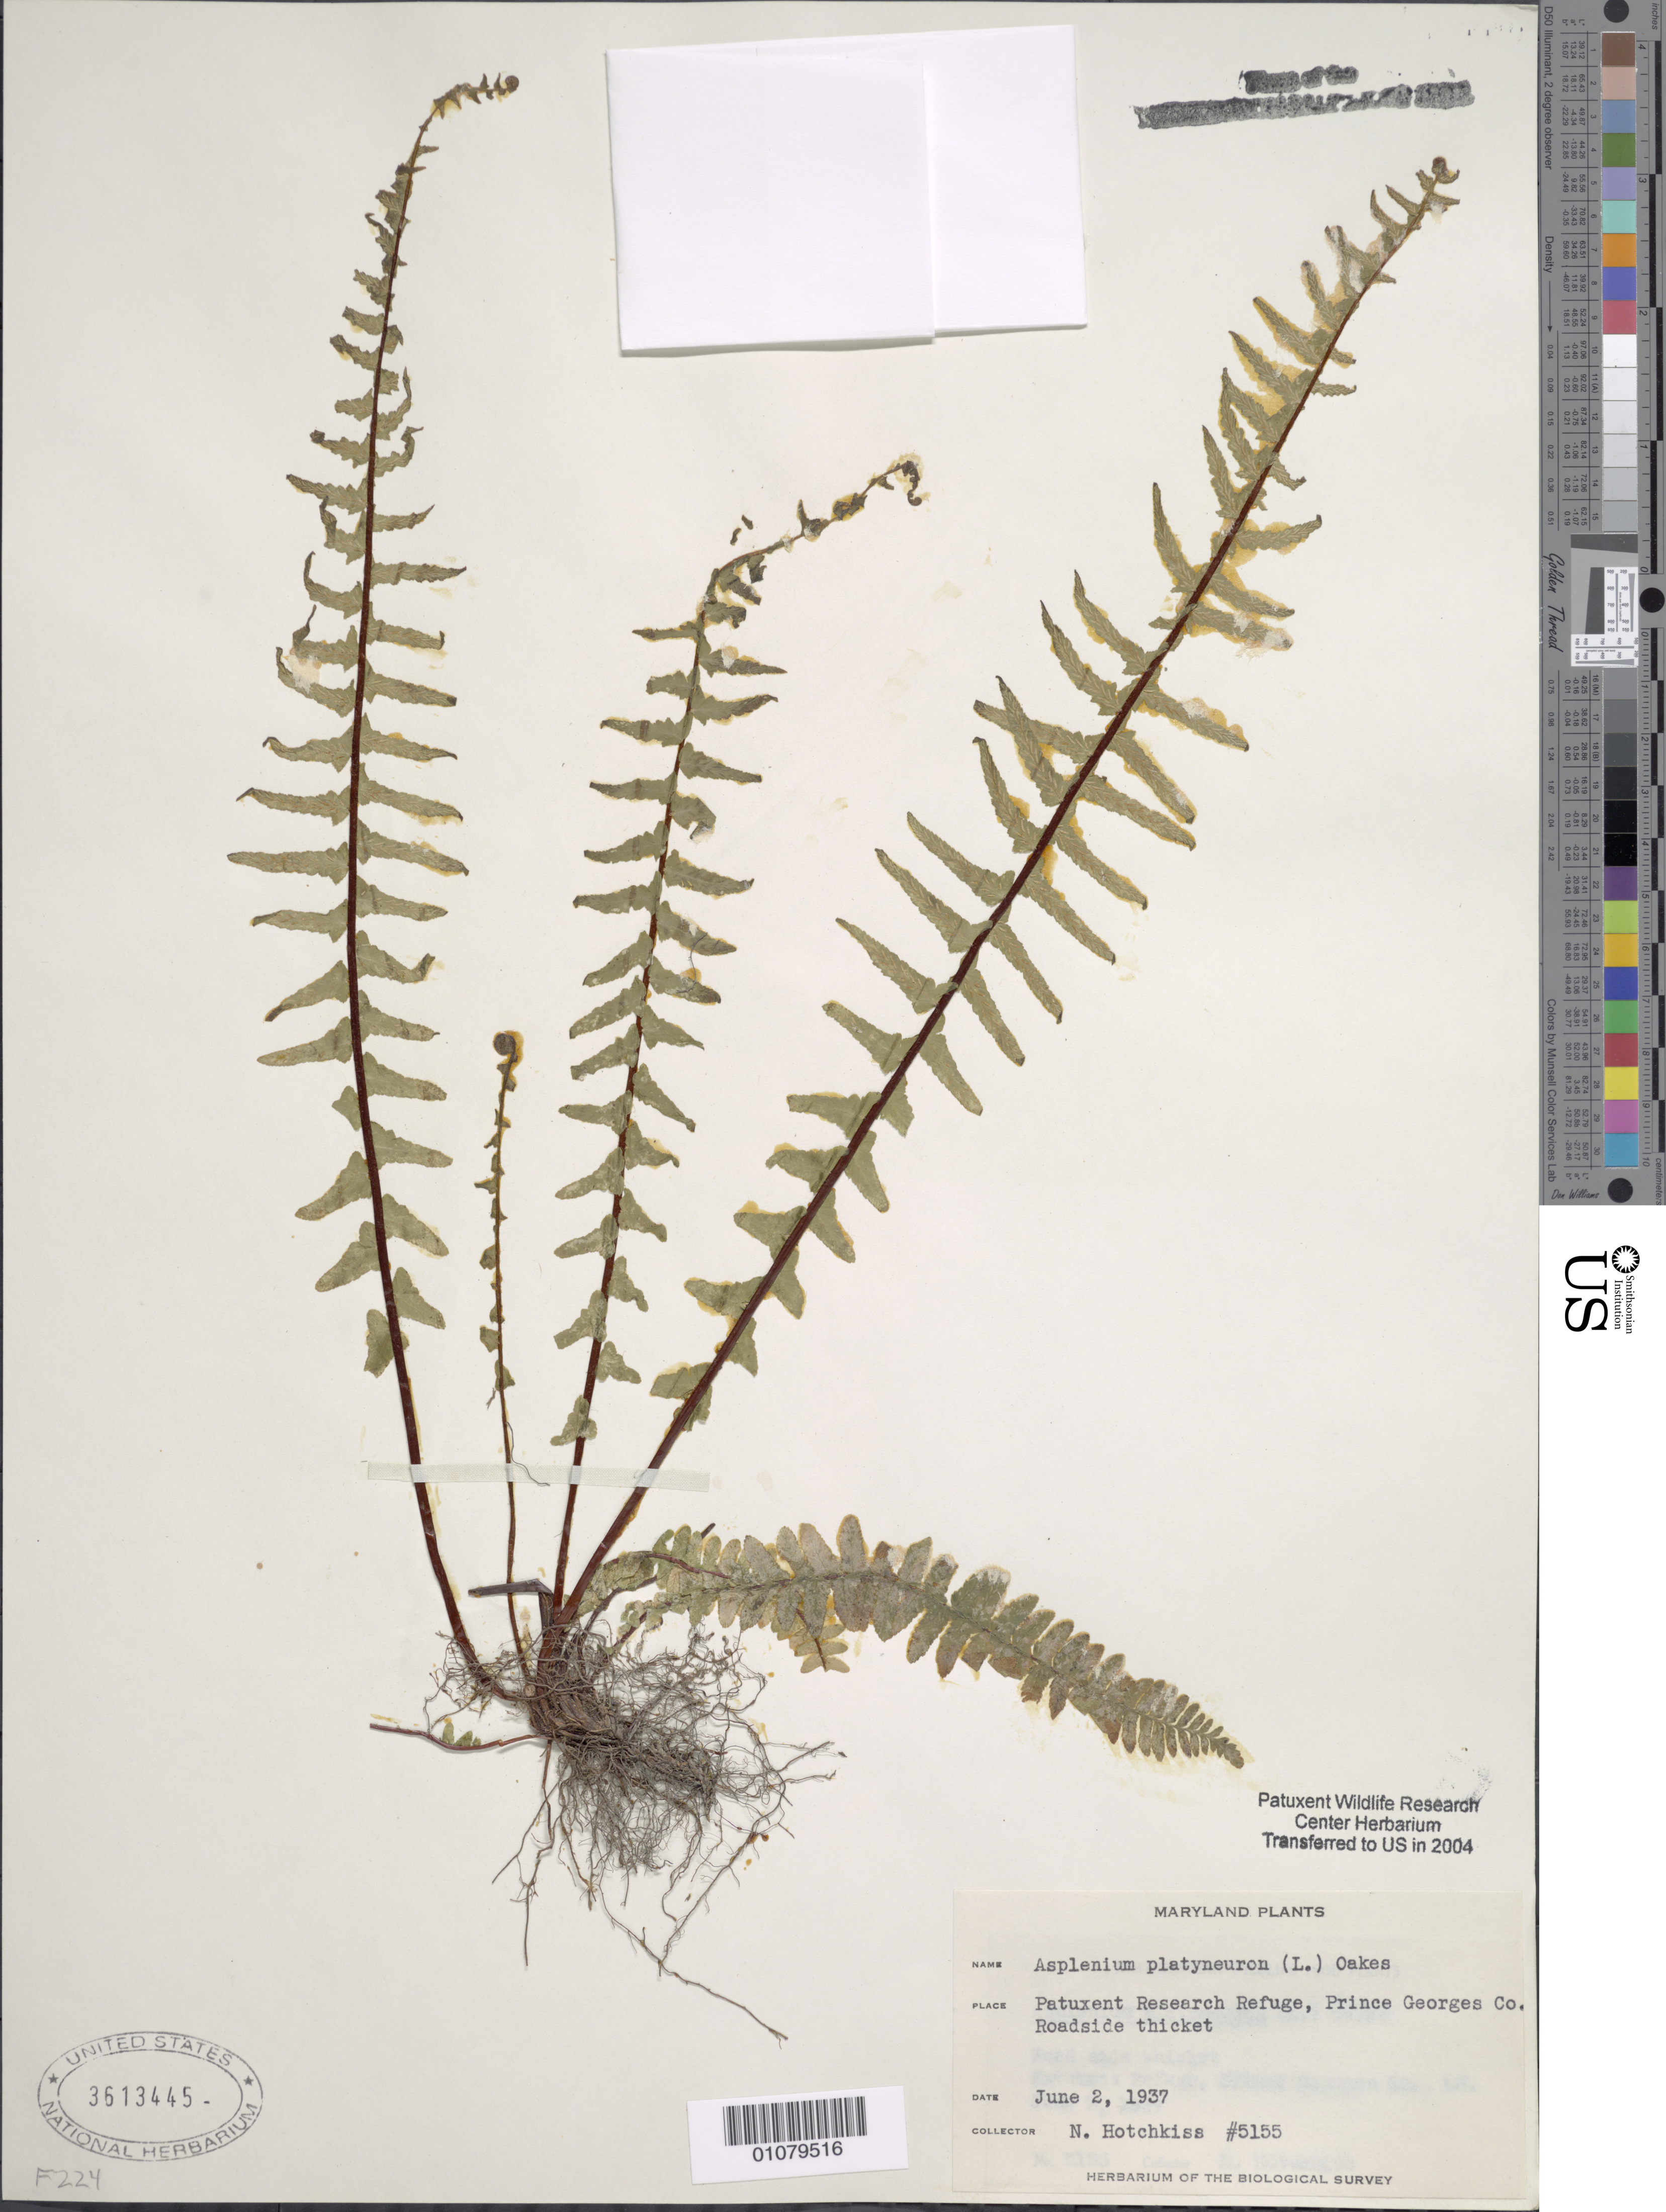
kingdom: Plantae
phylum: Tracheophyta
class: Polypodiopsida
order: Polypodiales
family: Aspleniaceae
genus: Asplenium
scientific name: Asplenium platyneuron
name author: (L.) Britton, Stearns & Poggenb.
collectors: N. Hotchkiss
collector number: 5155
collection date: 1937-06-02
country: United States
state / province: Maryland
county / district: Prince George's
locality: Patuxent Wildlife Refuge.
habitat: Roadside thicket.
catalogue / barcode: US 3613445